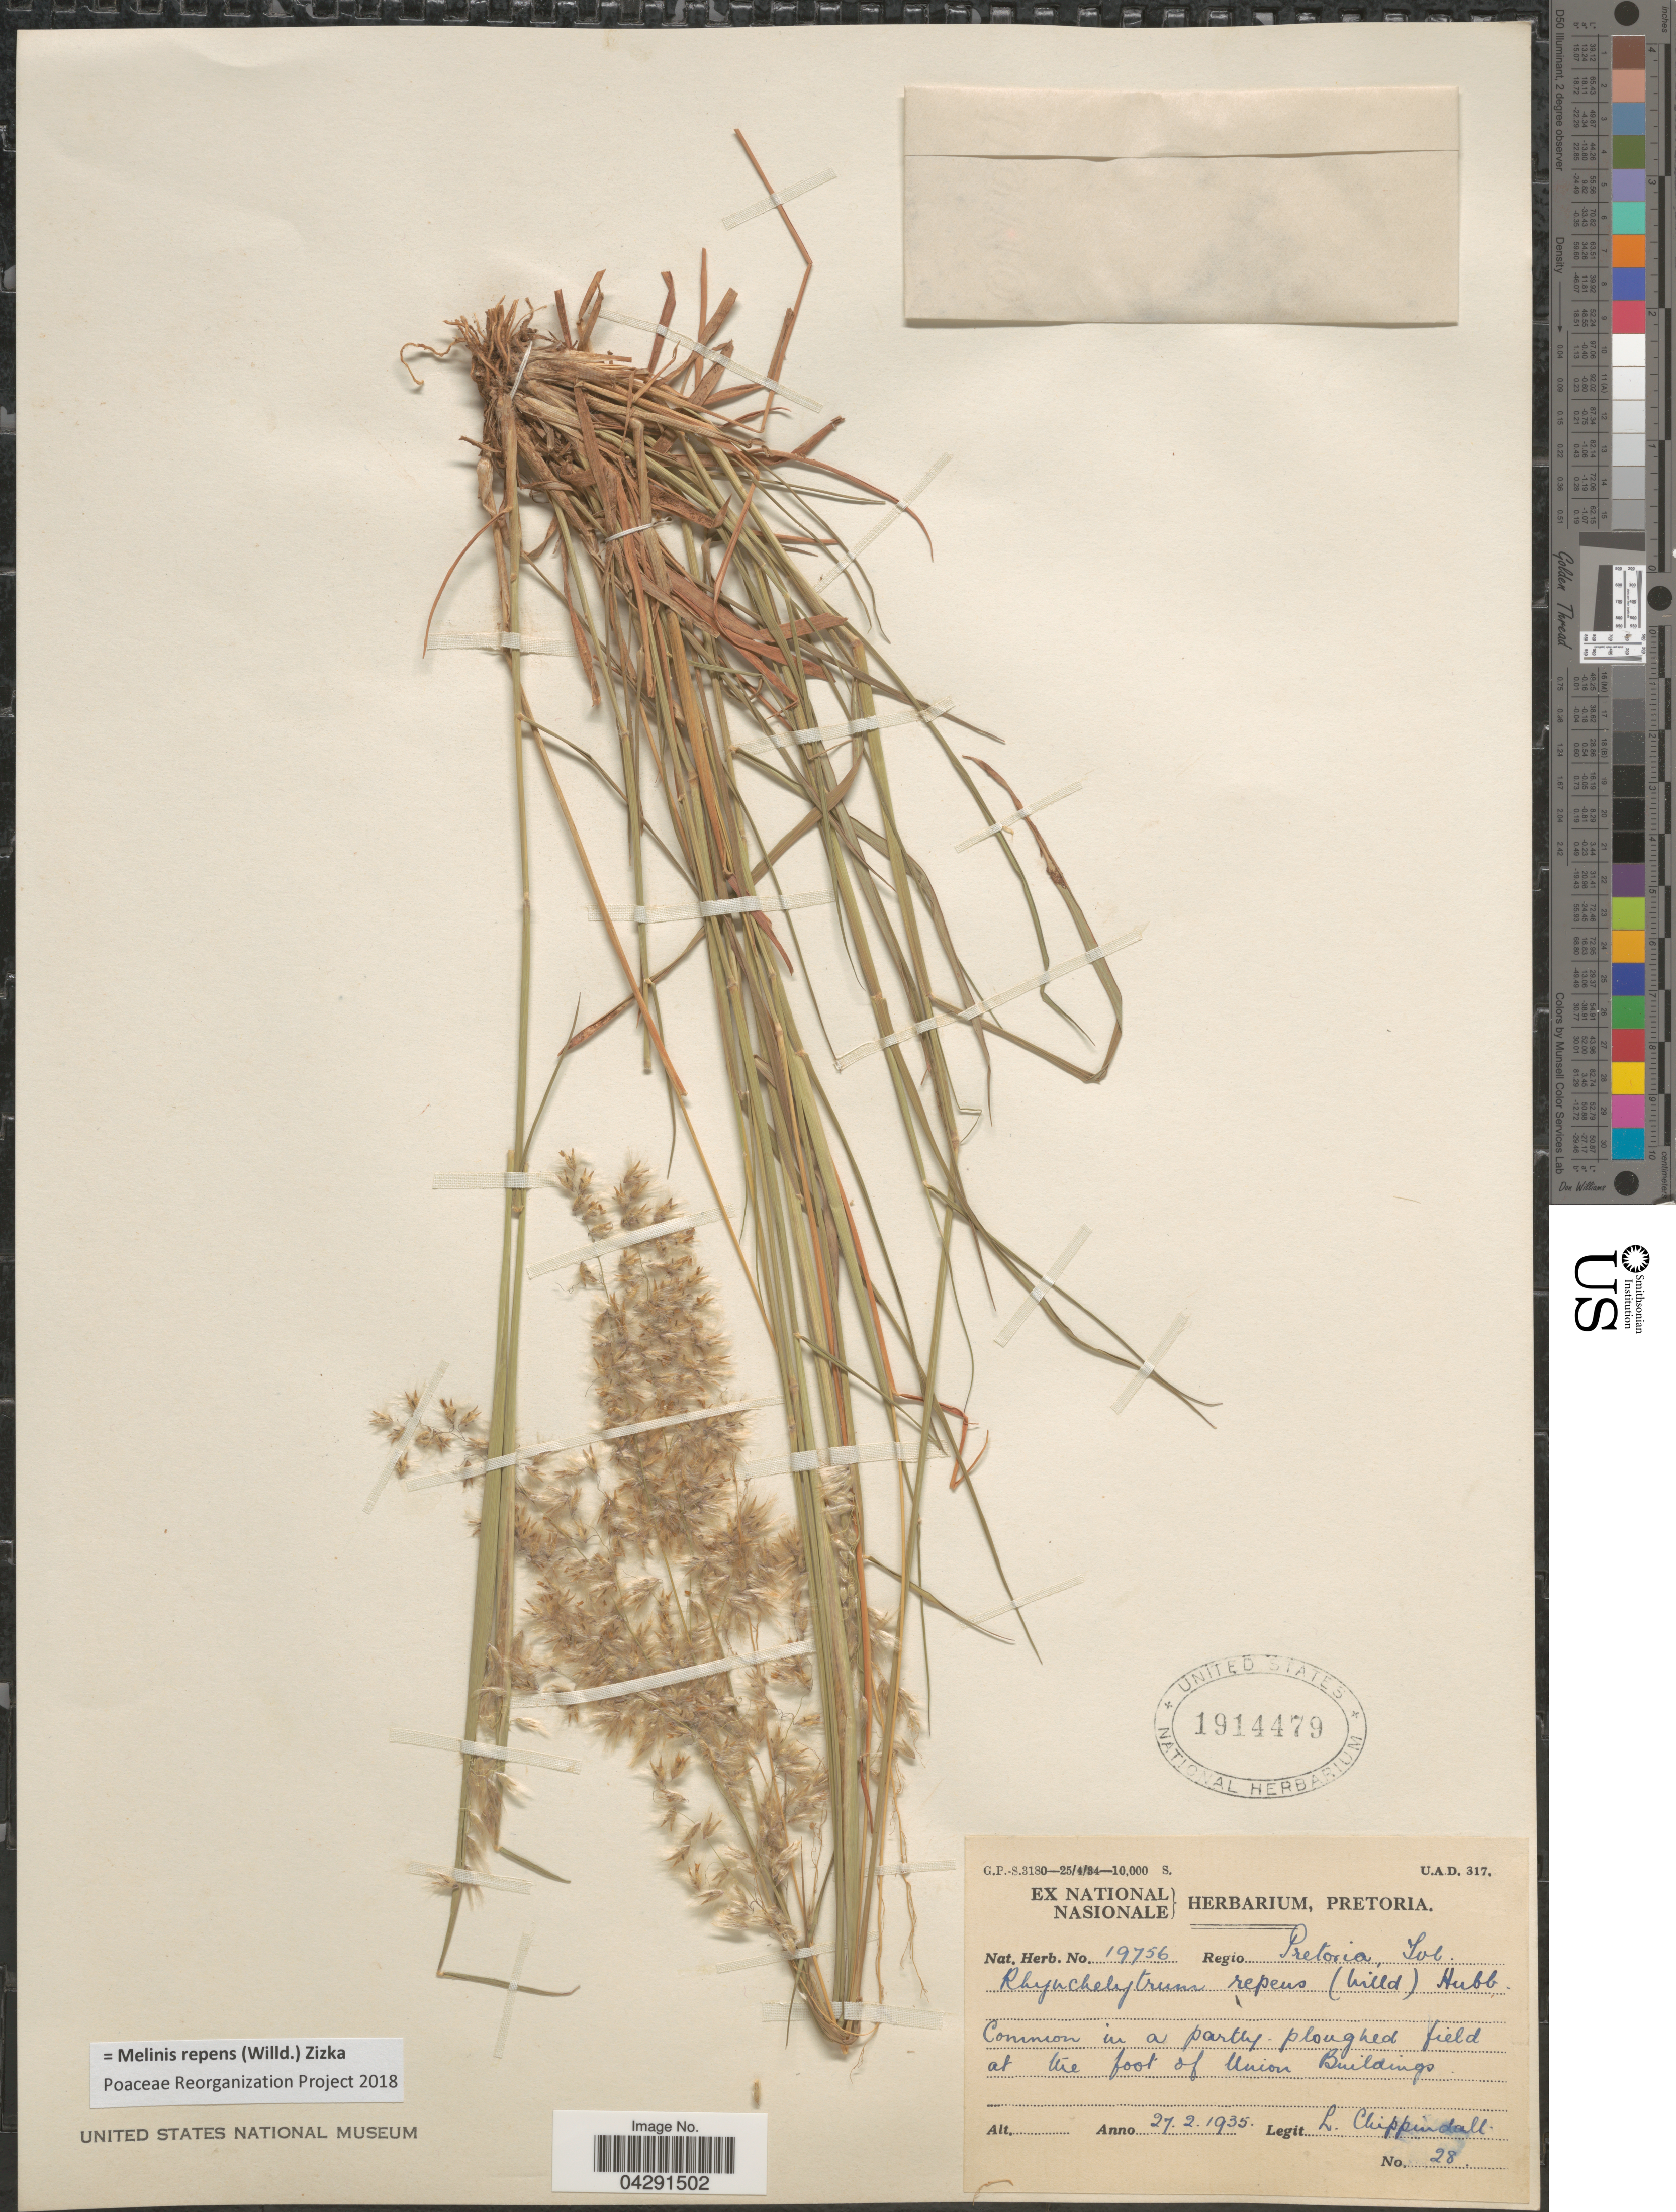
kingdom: Plantae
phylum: Tracheophyta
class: Liliopsida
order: Poales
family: Poaceae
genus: Melinis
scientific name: Melinis repens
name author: (Willd.) Zizka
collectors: L. Chippindall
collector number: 28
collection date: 1935-02-27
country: South Africa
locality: Regio Pretoria, Tvl. Common in a partly ploughed field at the foot of Union Buildings.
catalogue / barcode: US 1914479